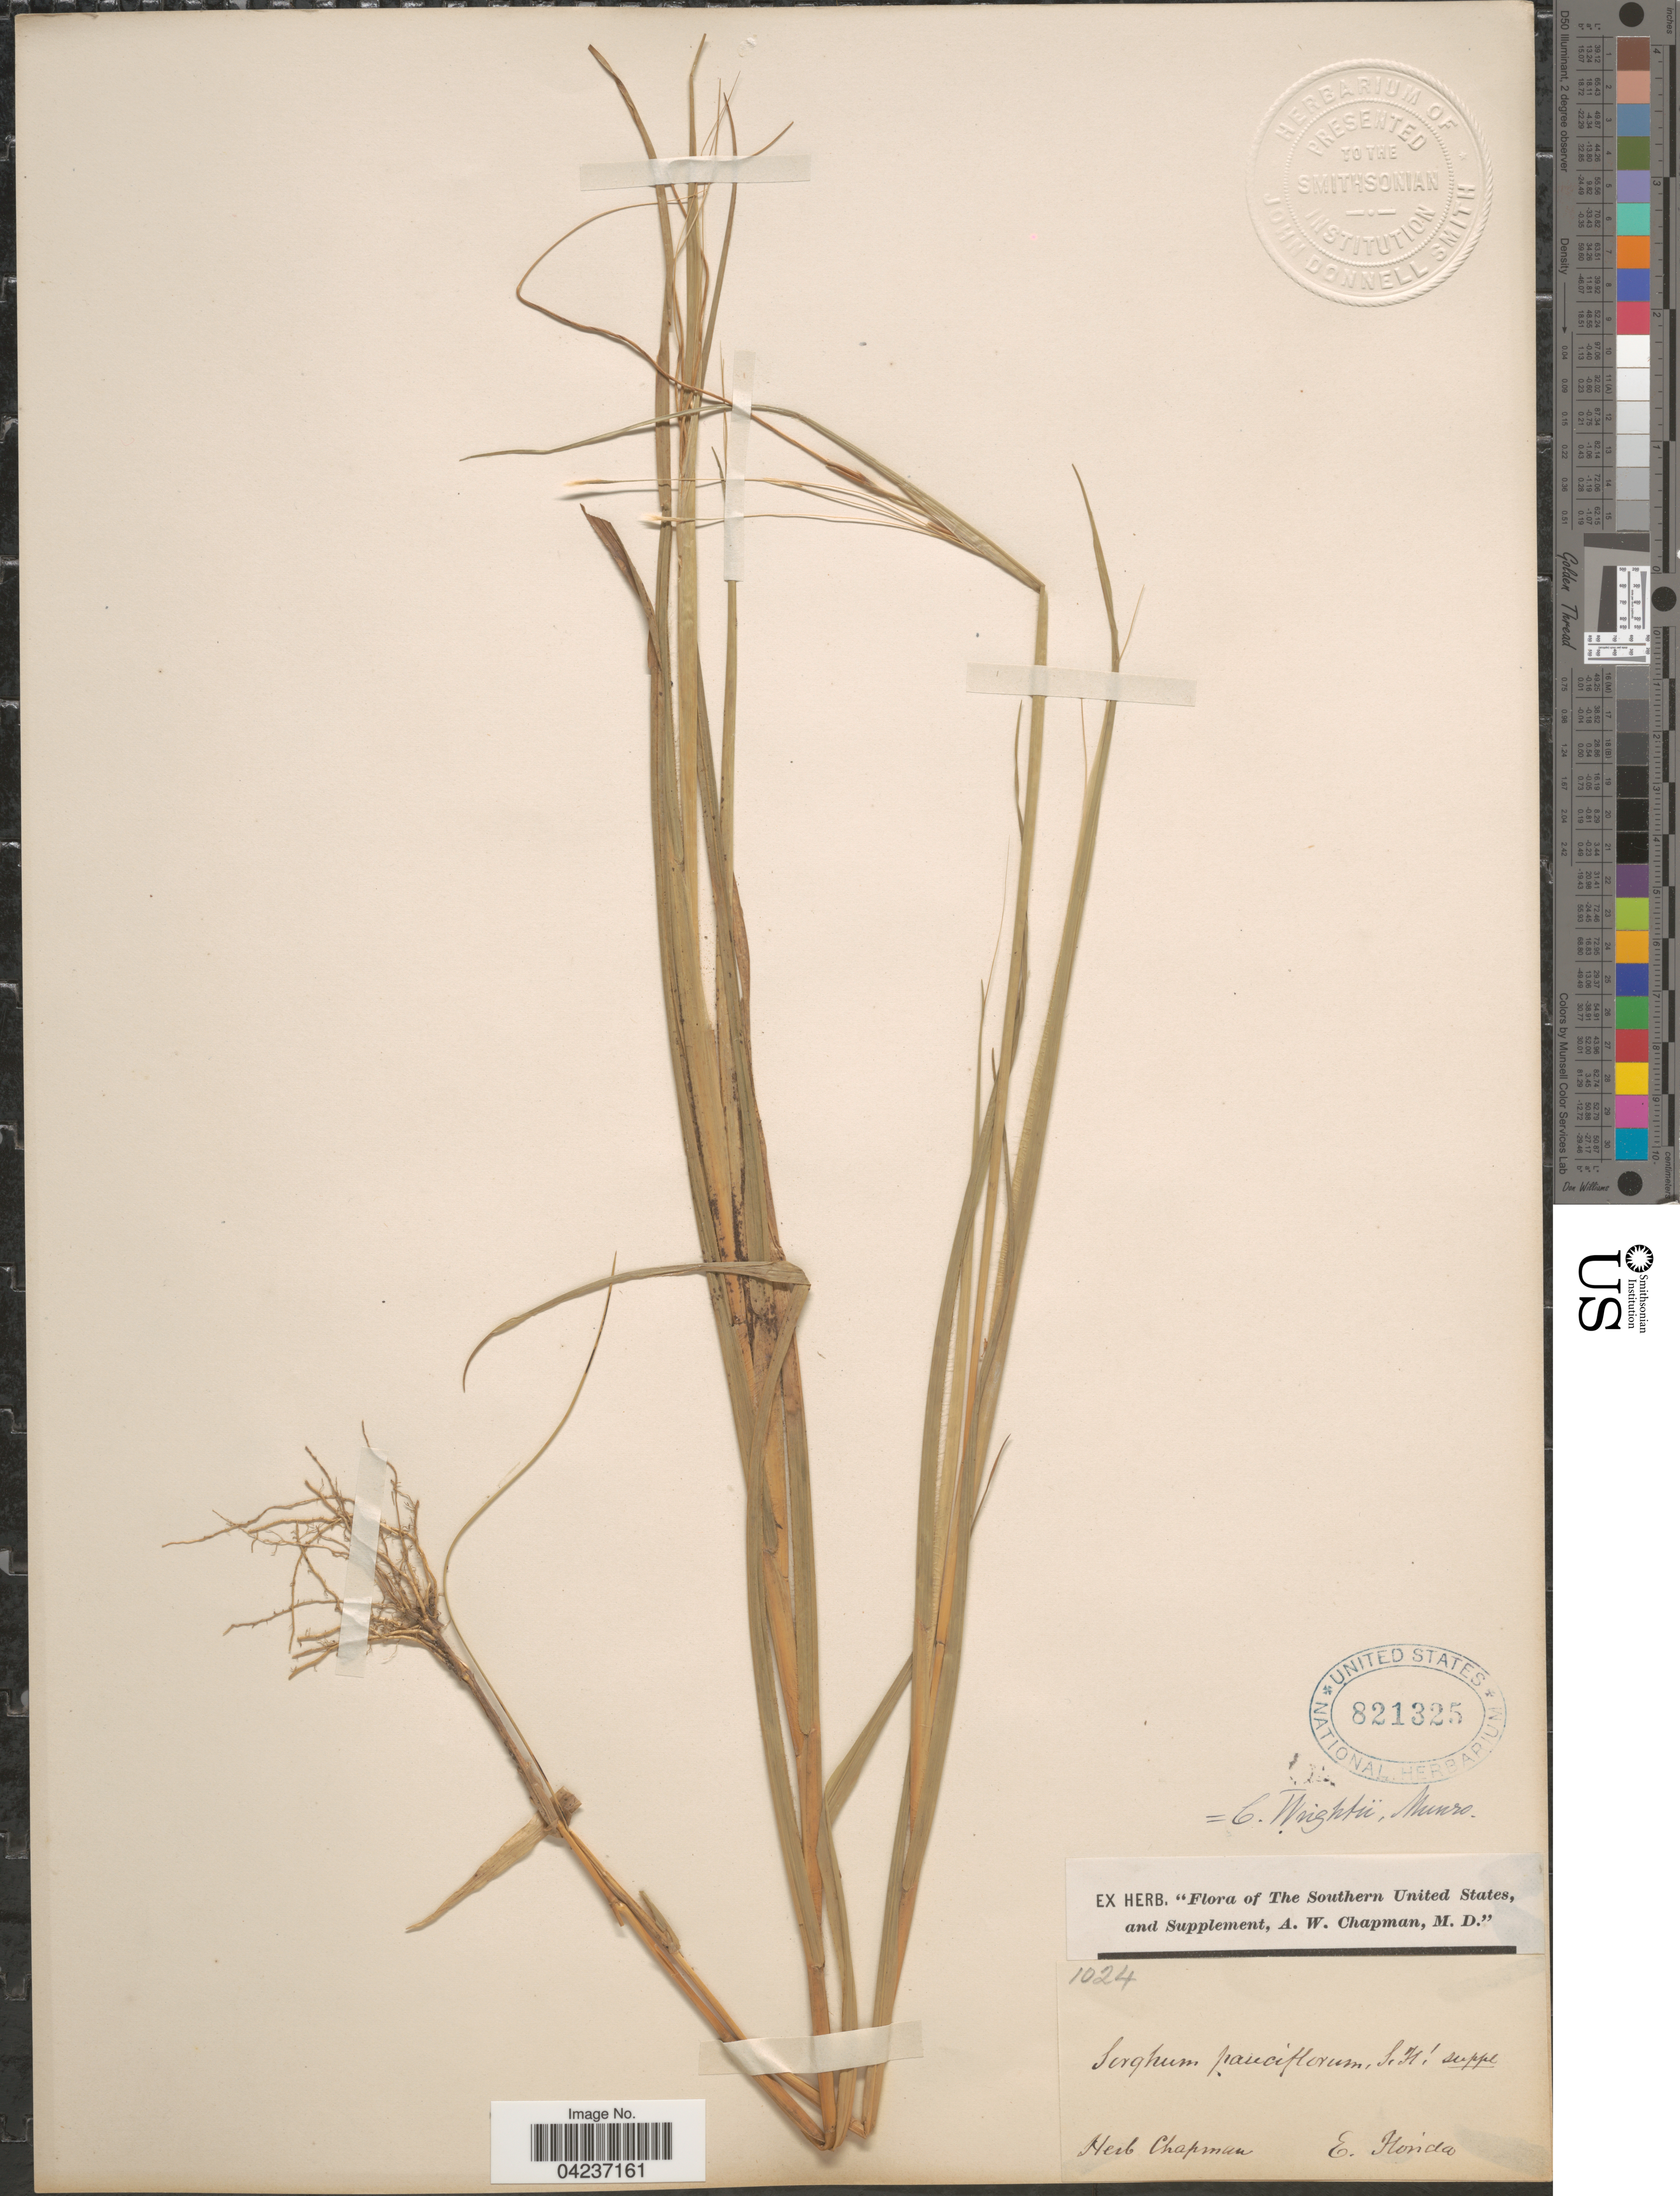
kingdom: Plantae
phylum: Tracheophyta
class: Liliopsida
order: Poales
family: Poaceae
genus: Chrysopogon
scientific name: Chrysopogon pauciflorus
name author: (Chapm.) Benth. ex Vasey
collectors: ex herb. Chapman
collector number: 1024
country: United States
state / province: Florida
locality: Southern United States. E. Florida.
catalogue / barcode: US 821325